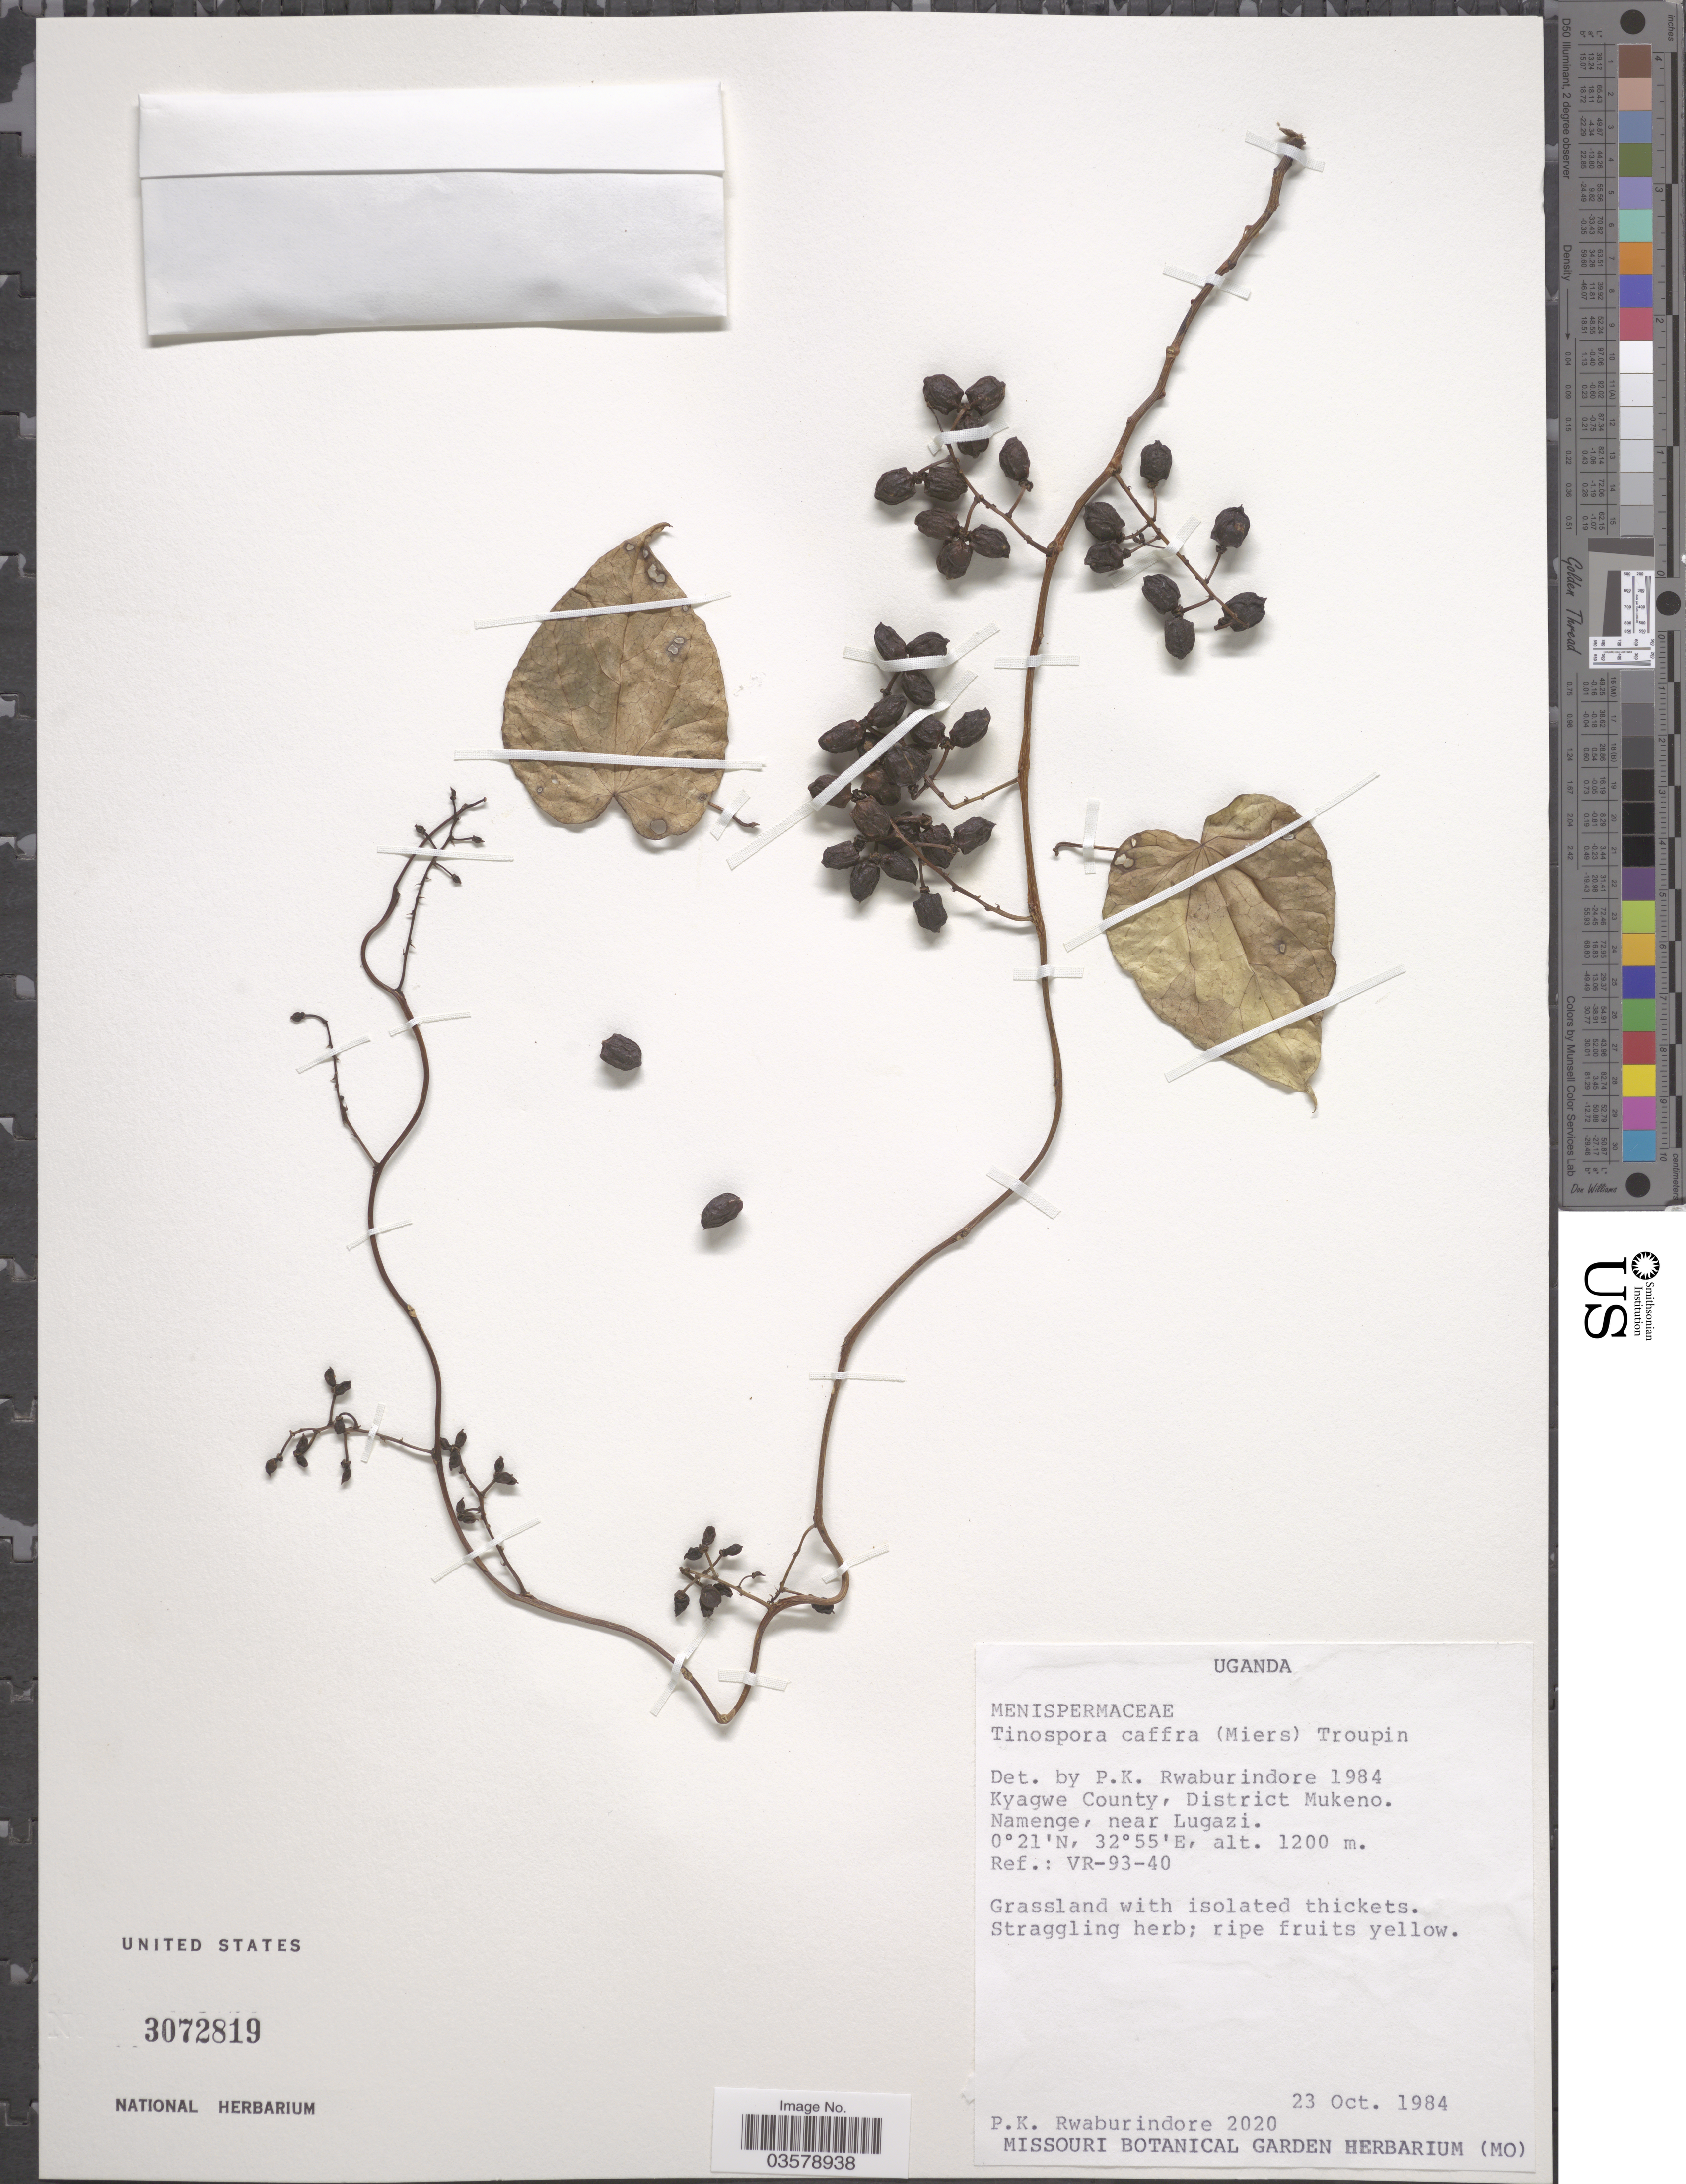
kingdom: Plantae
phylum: Tracheophyta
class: Magnoliopsida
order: Ranunculales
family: Menispermaceae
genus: Hyalosepalum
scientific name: Hyalosepalum caffrum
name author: (Miers) Troupin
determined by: Strong, Mark T., (BOT), Smithsonian Institution - National Museum of Natural History (UNITED STATES)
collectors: P. Rwaburindore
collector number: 2020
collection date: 1984-10-23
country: Uganda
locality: Kyagwe County, District Mukeno. Namenge, near Lugazi.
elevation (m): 1200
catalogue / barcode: US 3072819